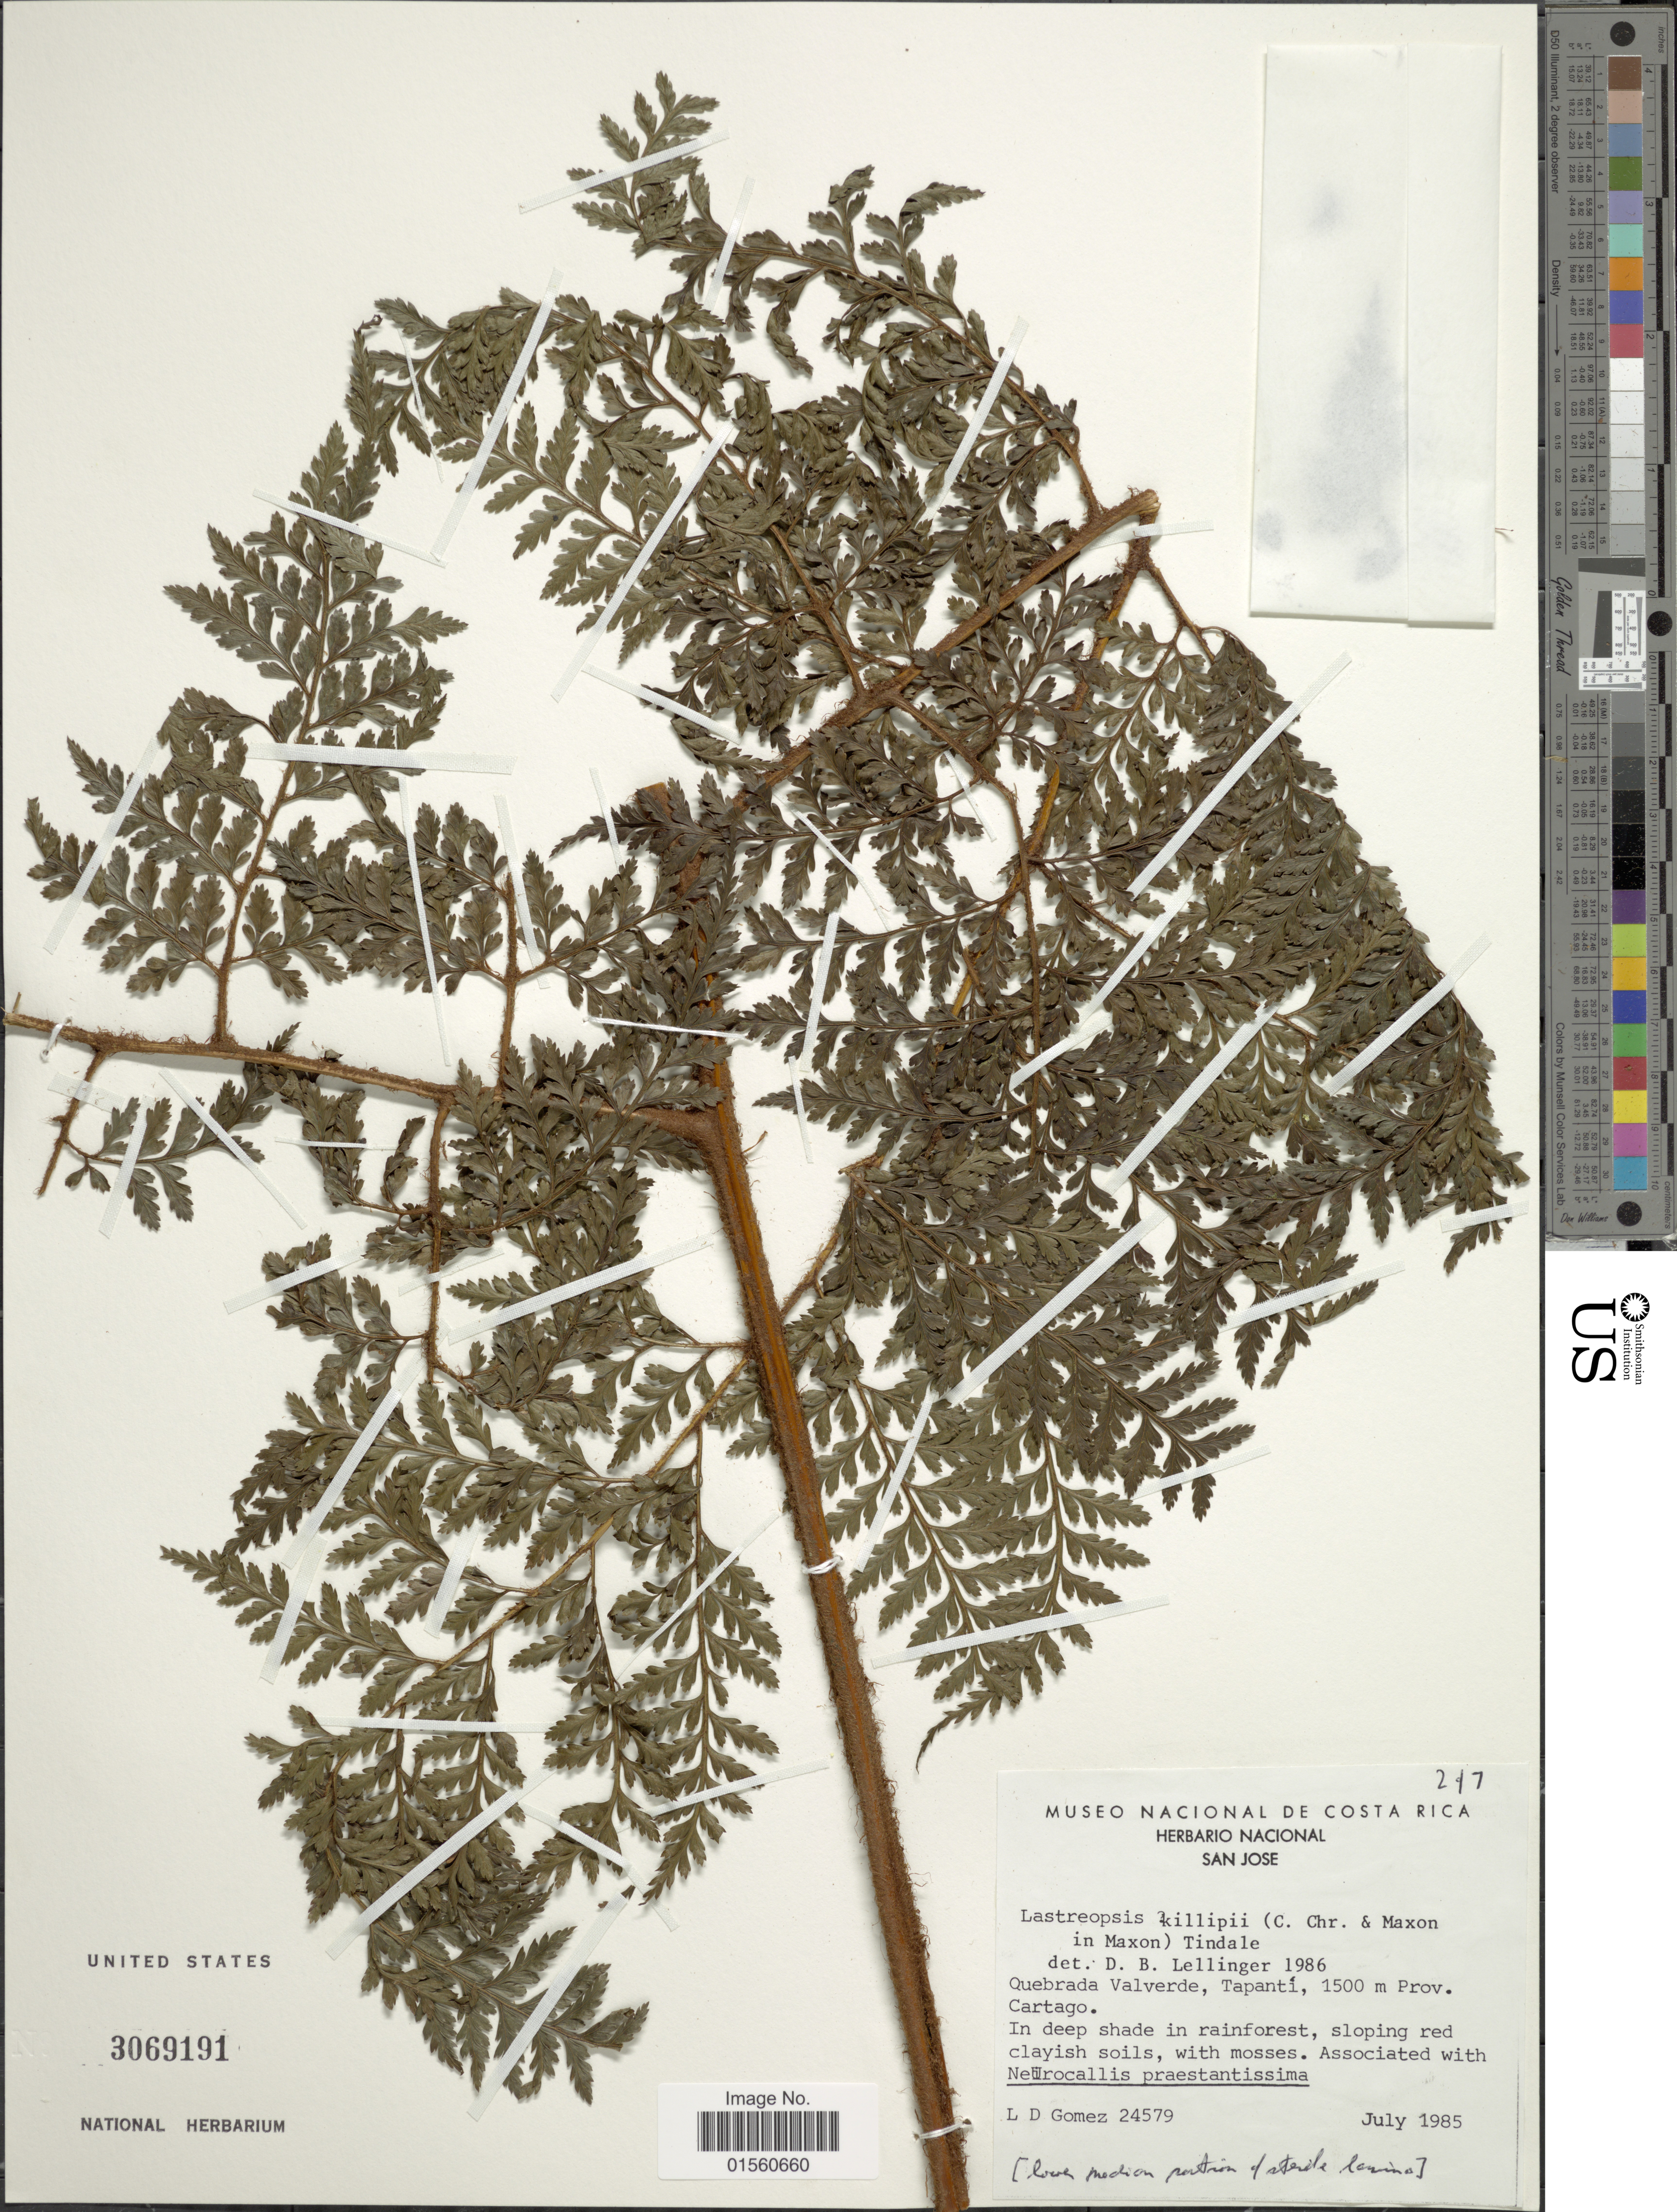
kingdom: Plantae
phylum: Tracheophyta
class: Polypodiopsida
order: Polypodiales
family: Dryopteridaceae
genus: Lastreopsis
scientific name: Lastreopsis killipii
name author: (C. Chr. & Maxon) Tindale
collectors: L. Gomez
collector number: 24579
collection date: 1985-07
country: Costa Rica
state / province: Cartago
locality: Quebrada Valverde, Tapanti, Prov. Cartago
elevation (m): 1500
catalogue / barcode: US 3069191